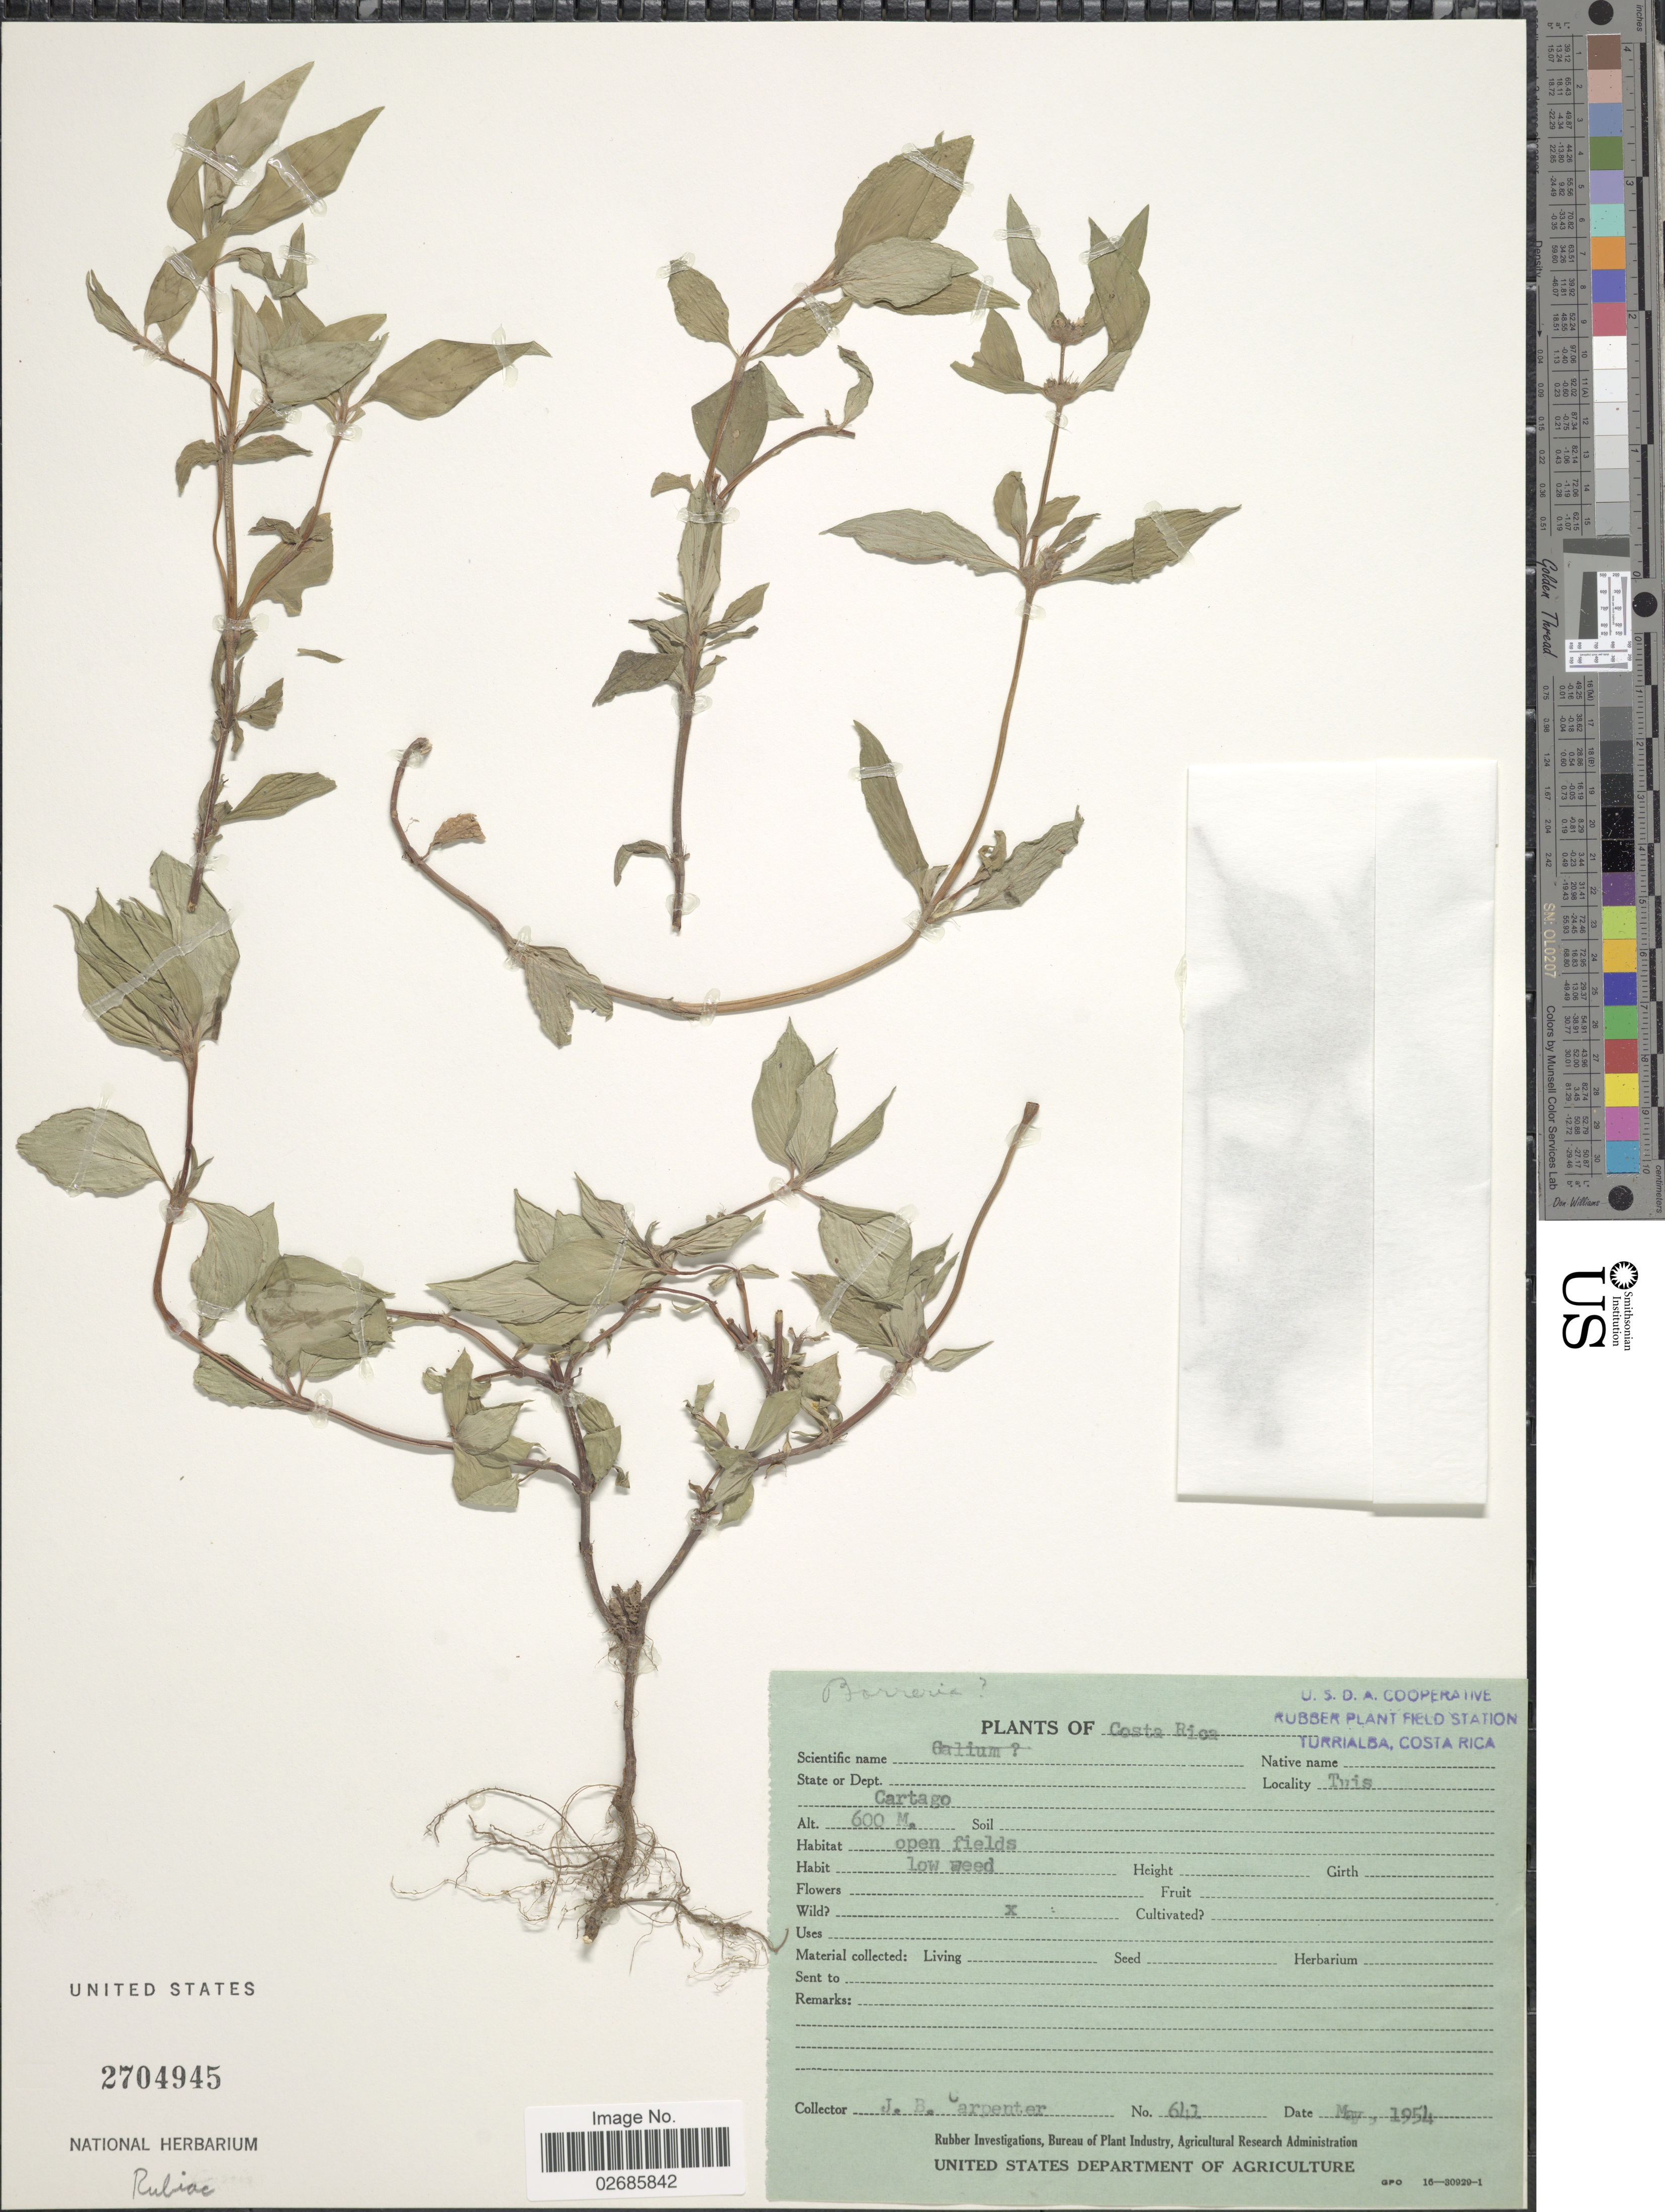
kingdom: Plantae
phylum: Tracheophyta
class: Magnoliopsida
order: Gentianales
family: Rubiaceae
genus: Borreria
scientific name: Borreria sp.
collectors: J. Carpenter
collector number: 641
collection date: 1954-05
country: Costa Rica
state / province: Cartago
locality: Tuis.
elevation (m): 600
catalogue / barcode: US 2704945